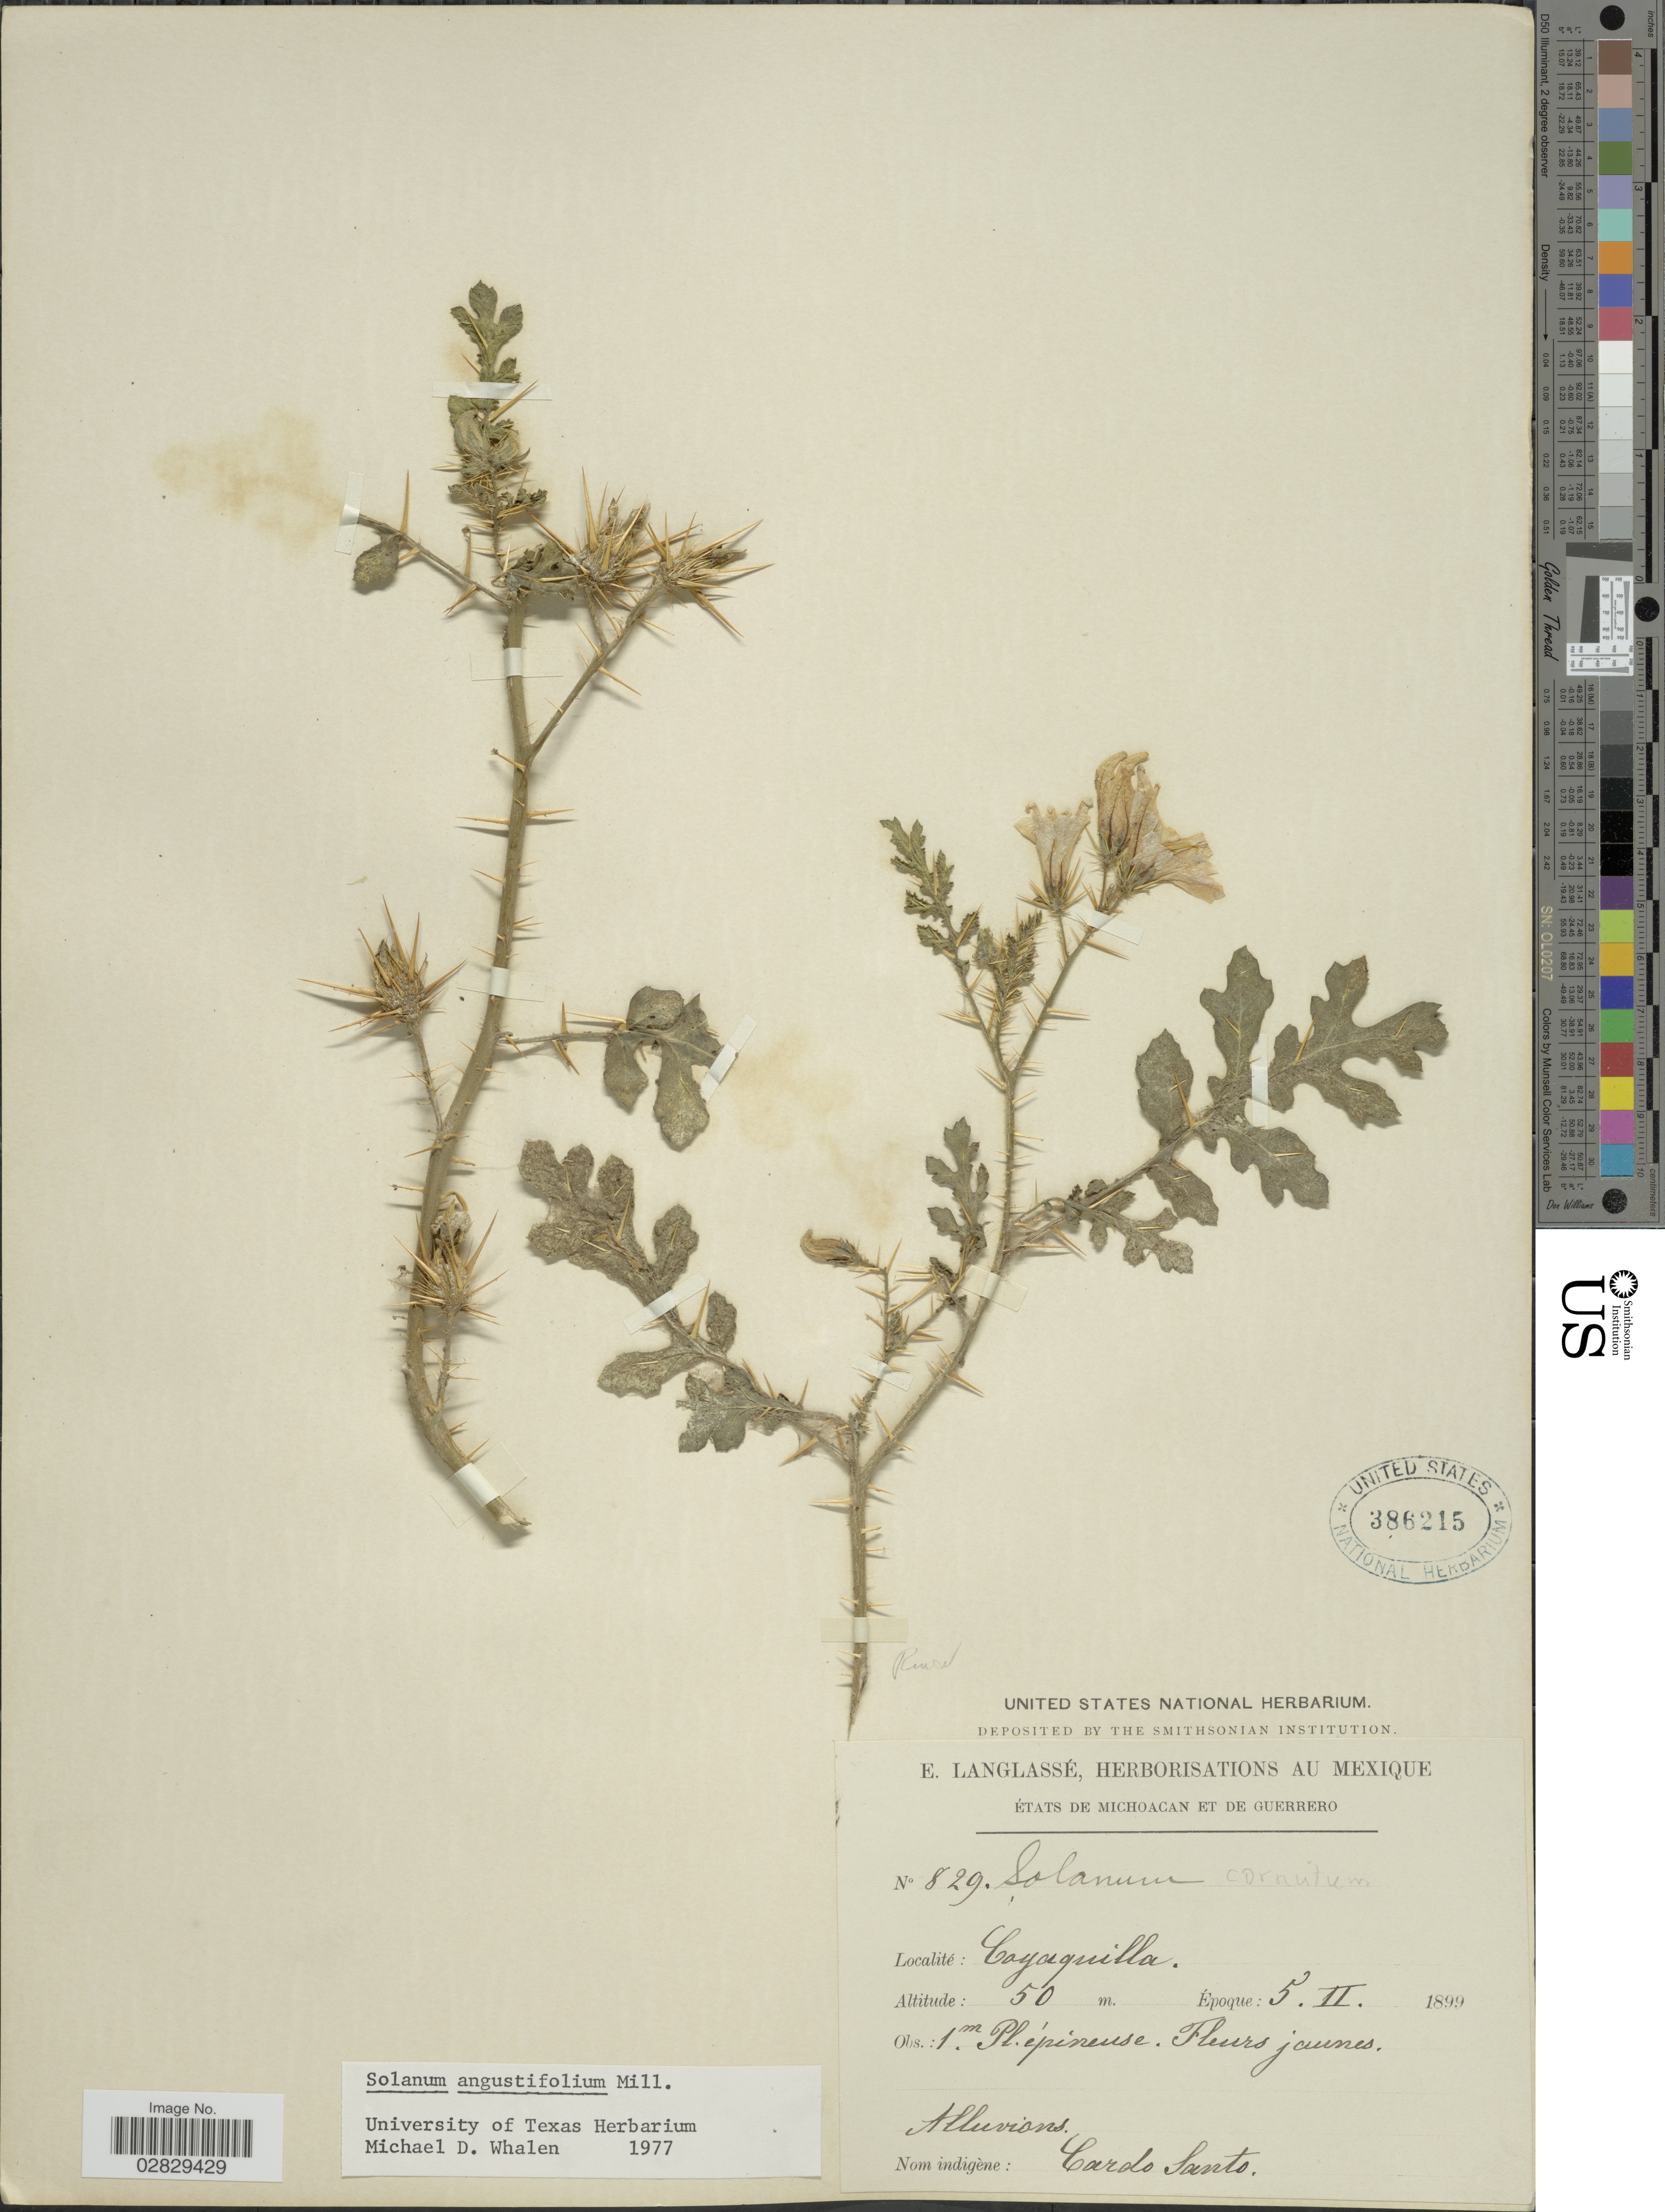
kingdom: Plantae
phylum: Tracheophyta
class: Magnoliopsida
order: Solanales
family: Solanaceae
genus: Solanum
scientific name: Solanum angustifolium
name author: Mill.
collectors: E. Langlassé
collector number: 829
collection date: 1899-02-05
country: Mexico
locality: États de Michoacan et de Guerrero. Cayaquilla.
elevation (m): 50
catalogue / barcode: US 382615